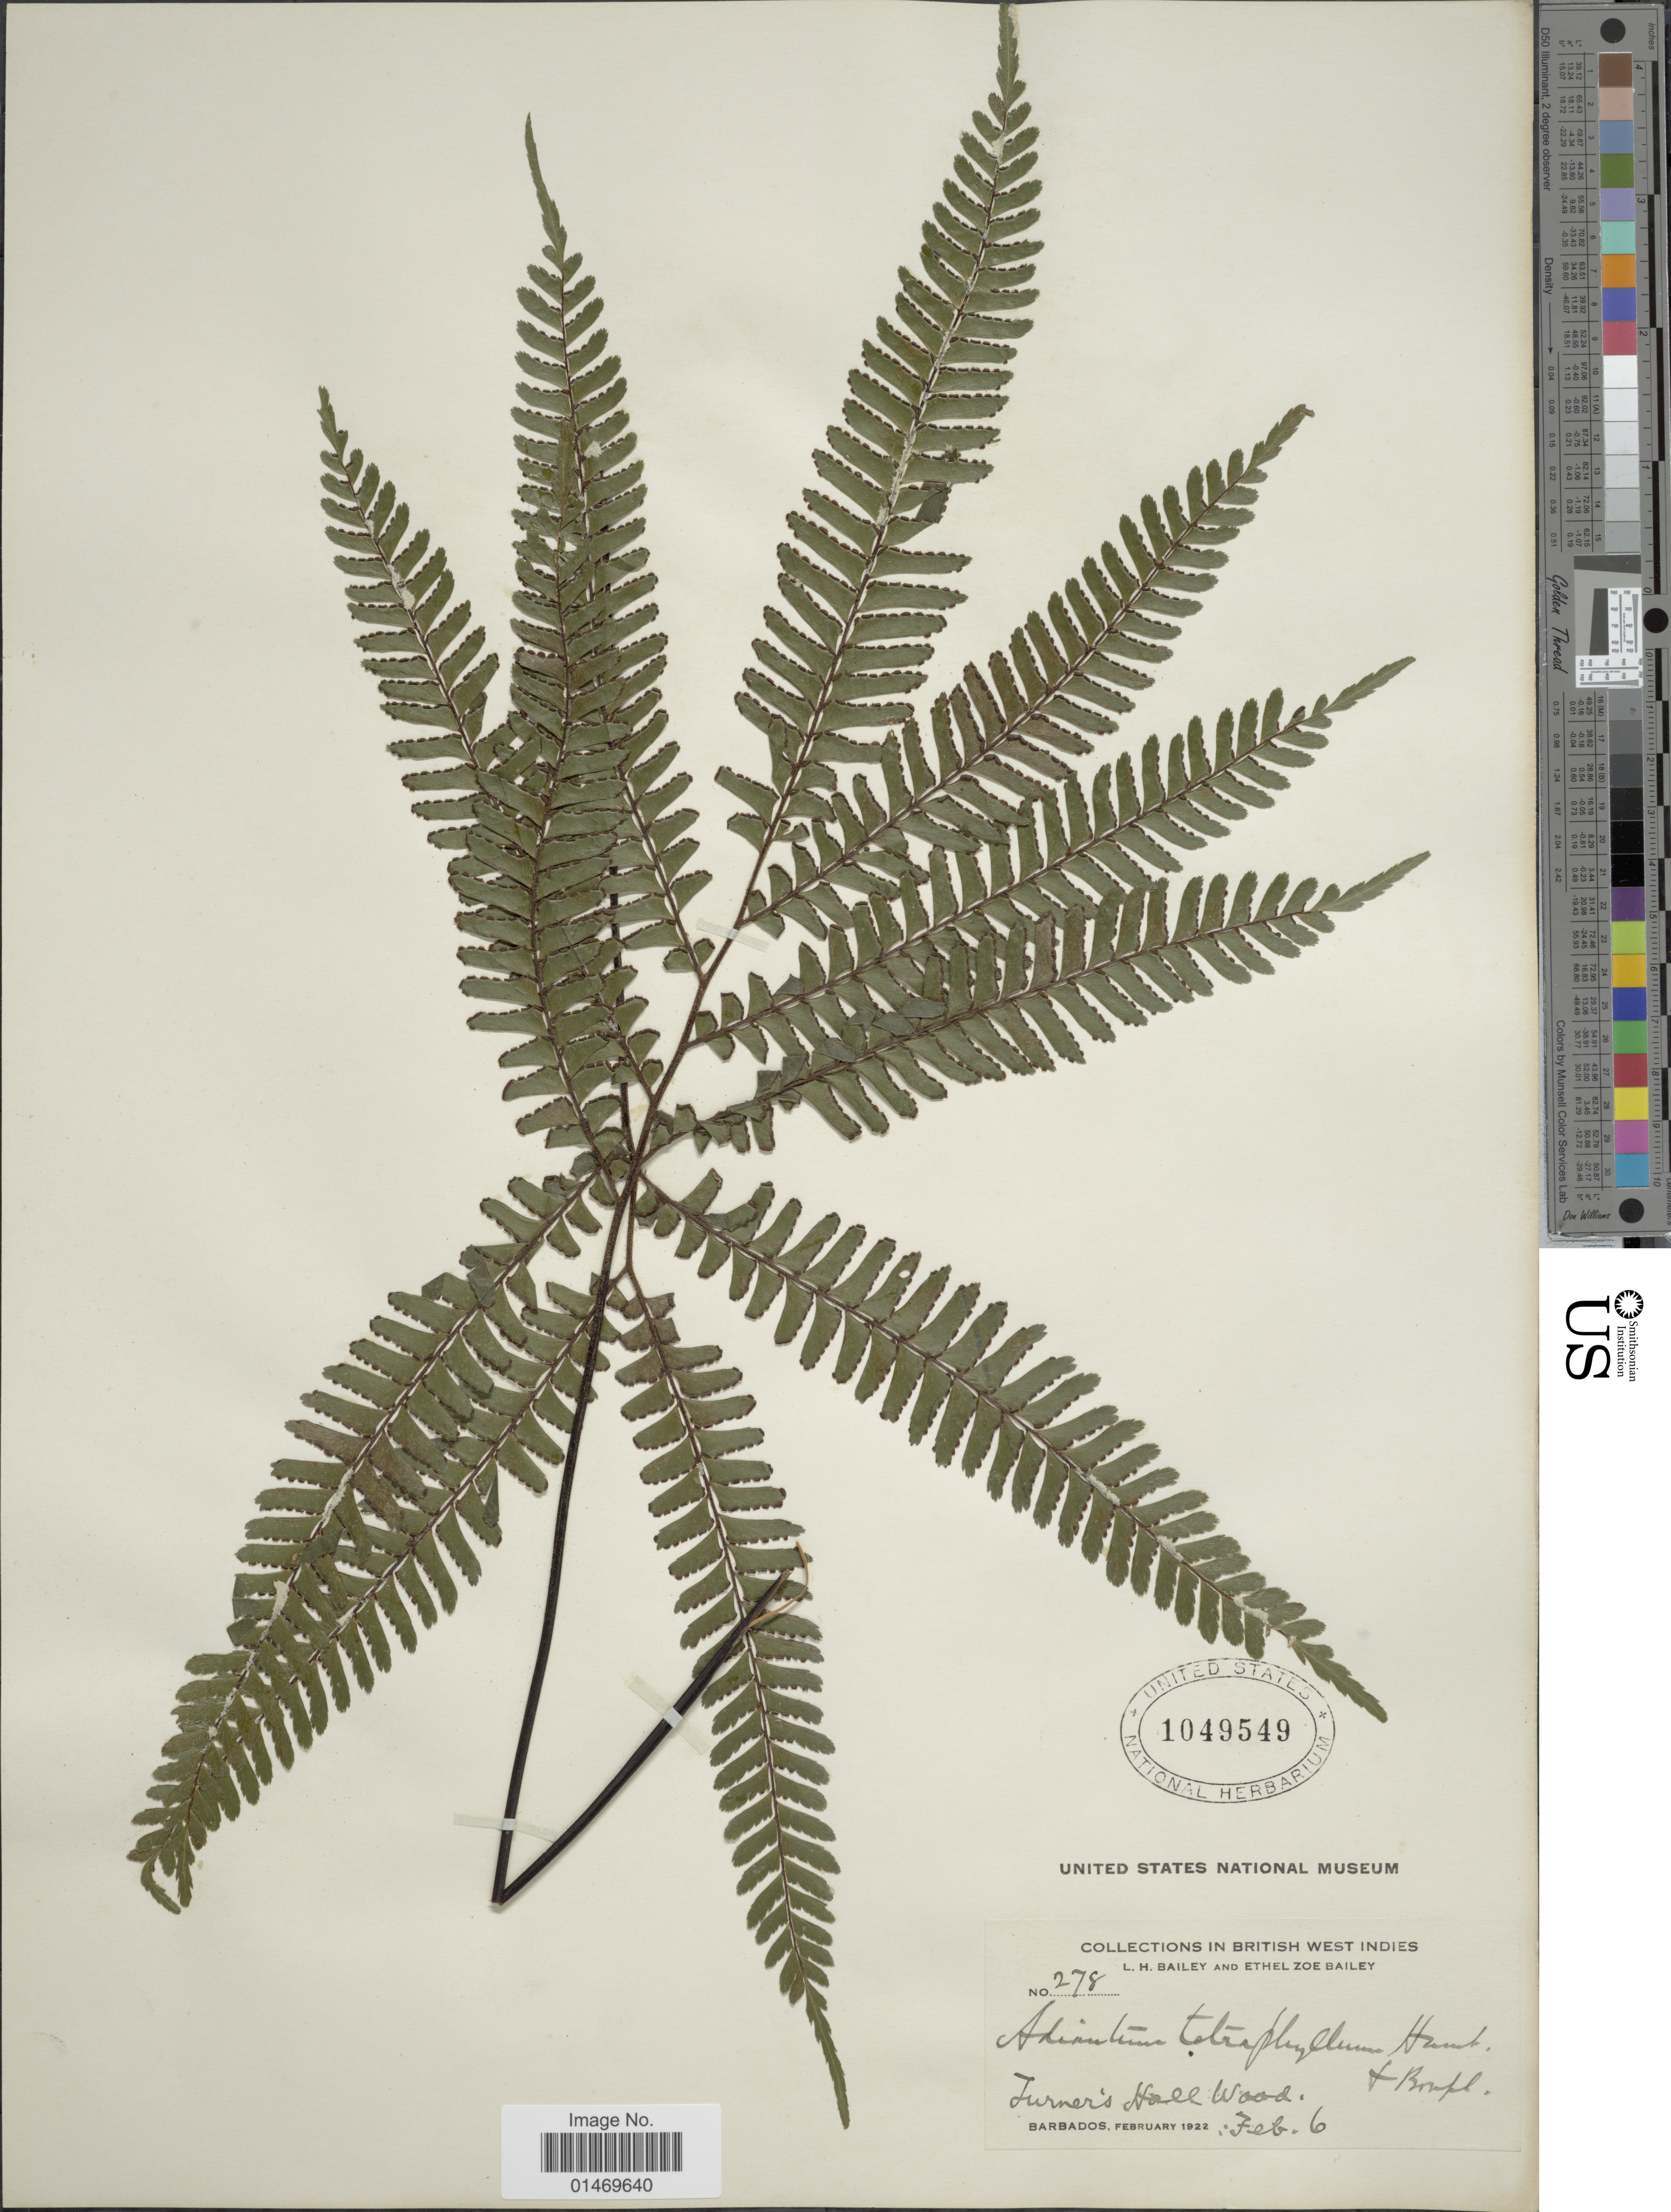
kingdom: Plantae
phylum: Tracheophyta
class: Polypodiopsida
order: Polypodiales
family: Pteridaceae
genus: Adiantum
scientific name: Adiantum tetraphyllum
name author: Humb. & Bonpl. ex Willd.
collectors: L. H. Bailey & E. Z. Bailey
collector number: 278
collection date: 1922-02-06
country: Barbados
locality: Barbados, Britisch West Indies.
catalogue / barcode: US 1049549